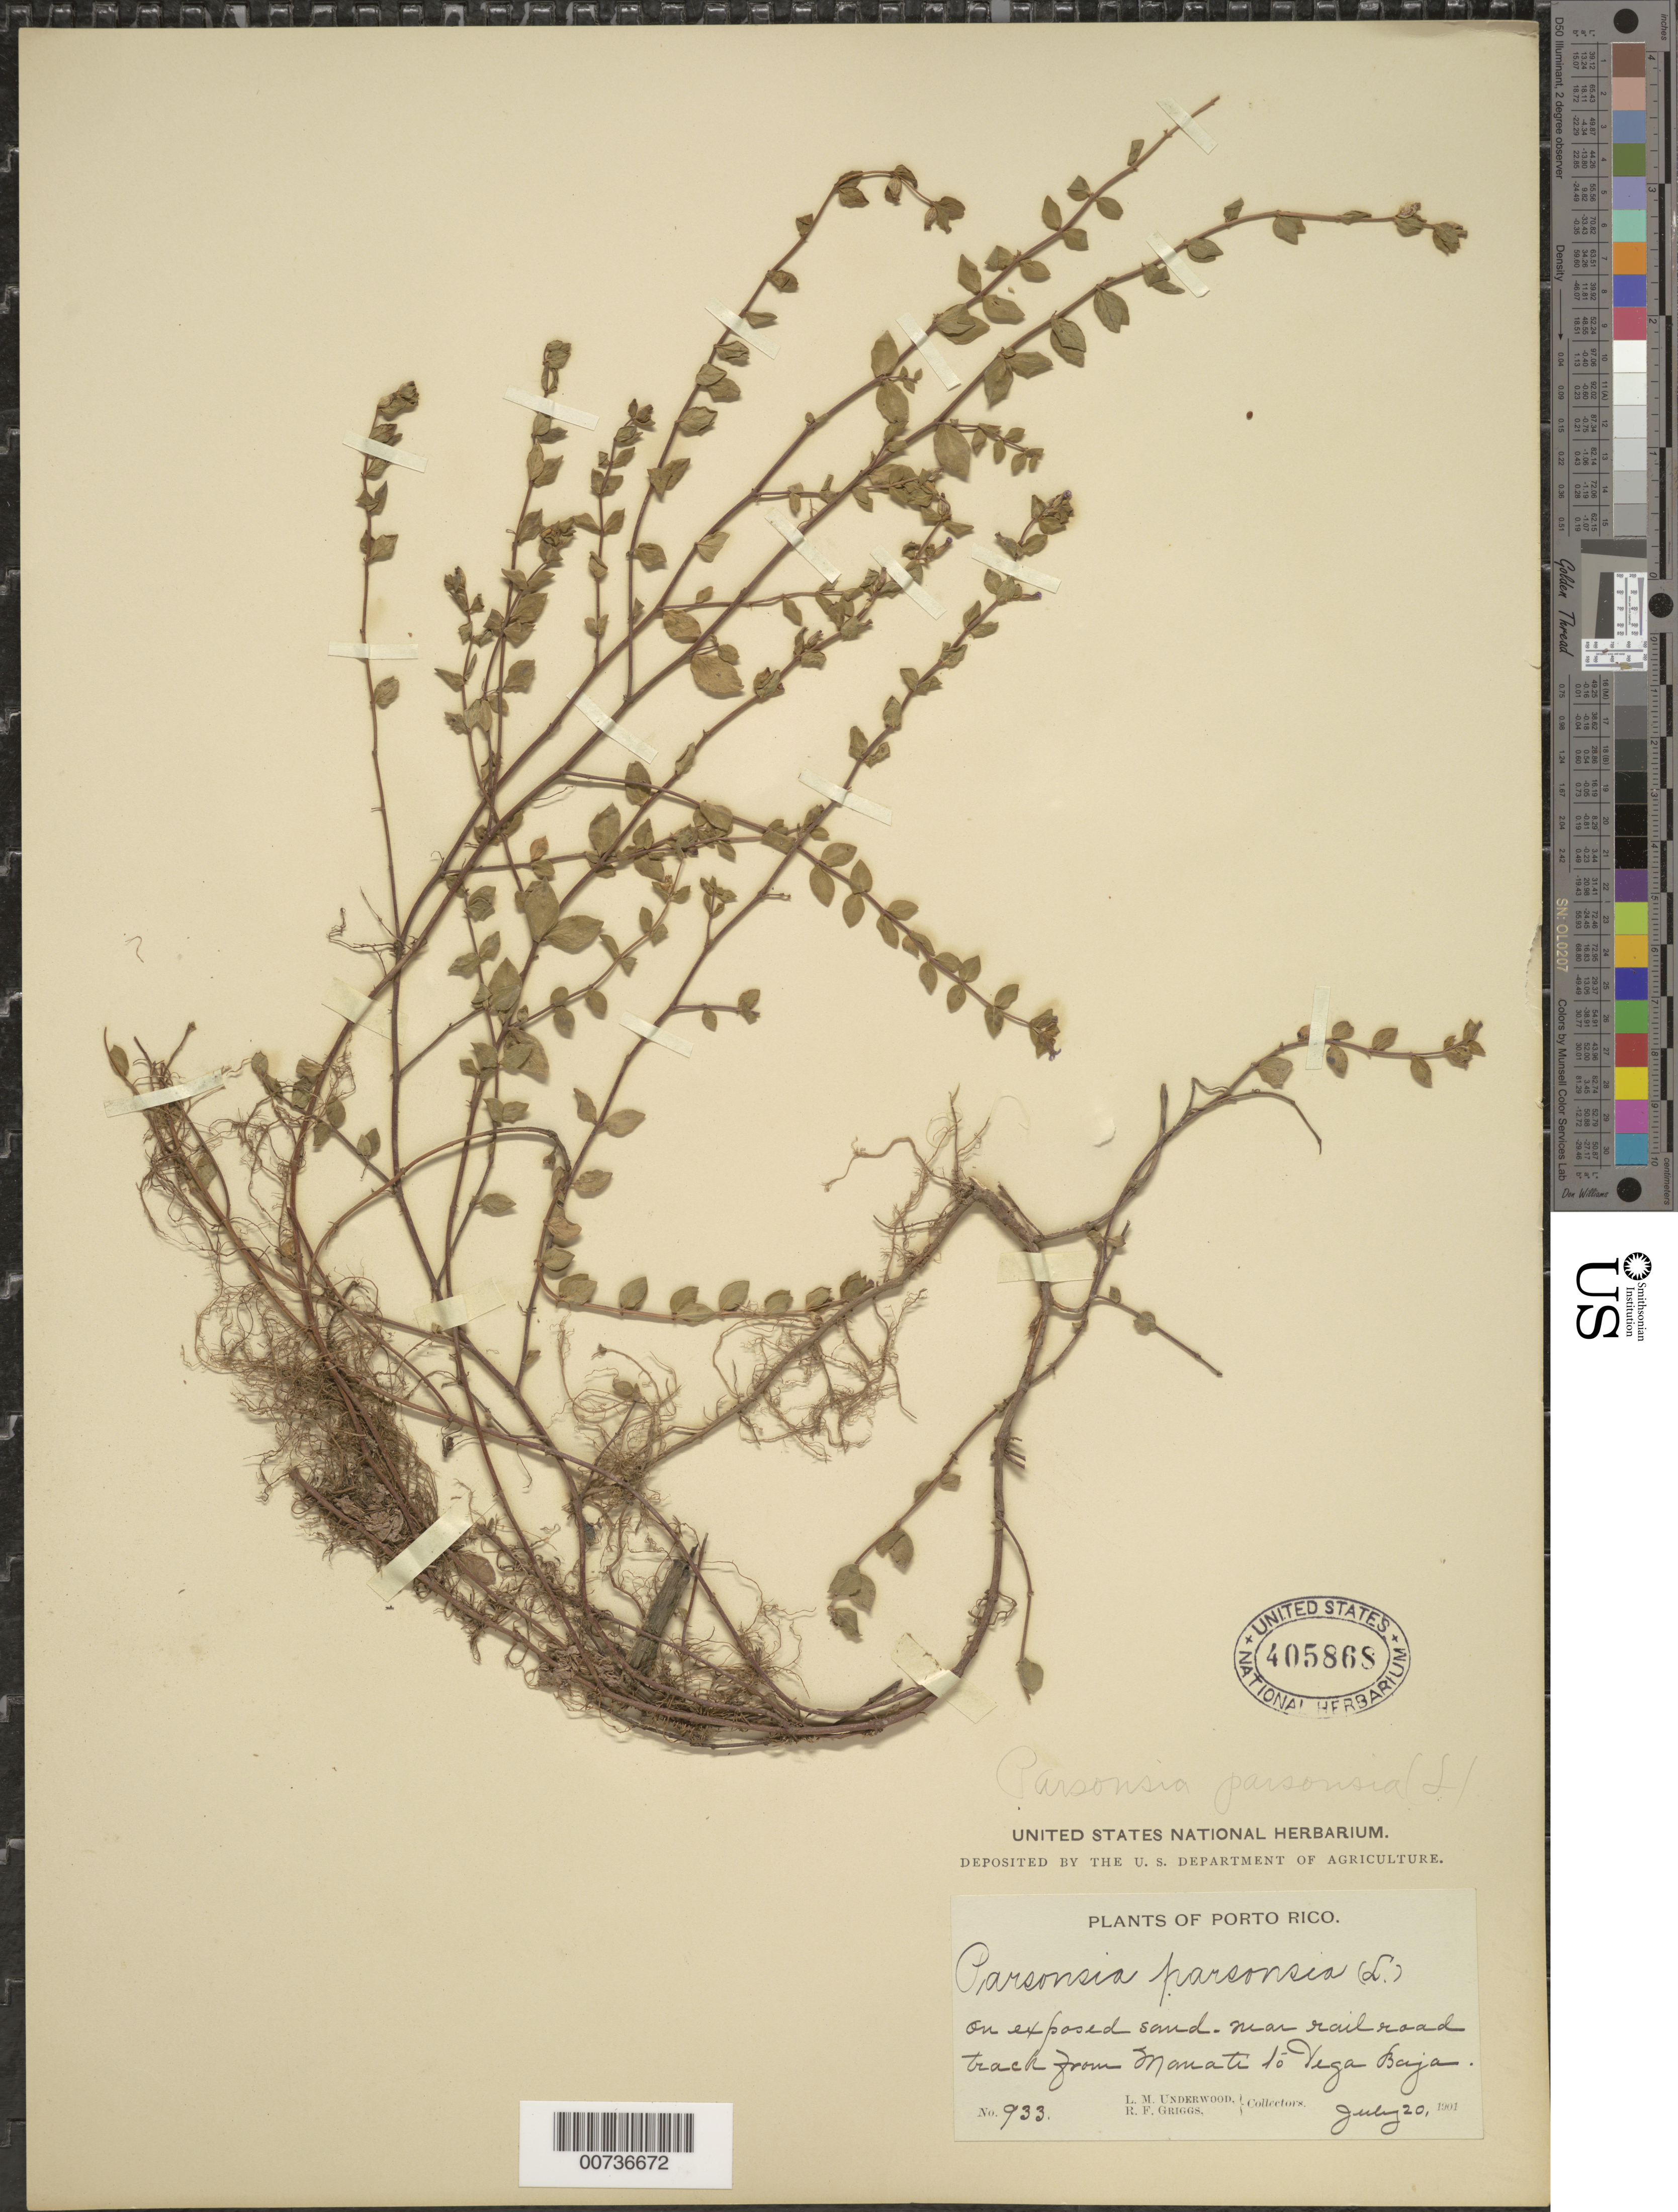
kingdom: Plantae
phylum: Tracheophyta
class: Magnoliopsida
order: Myrtales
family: Lythraceae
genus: Cuphea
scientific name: Cuphea parsonsia var. parsonsia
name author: (L.) R. Br. ex Steud.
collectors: L. M. Underwood & R. F. Griggs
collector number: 933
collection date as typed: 20 Jul 1901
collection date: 1901-07-20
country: Puerto Rico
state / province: Vega Baja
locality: Near railroad track from Manatí to Vega Baja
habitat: On exposed sand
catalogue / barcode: US 405868